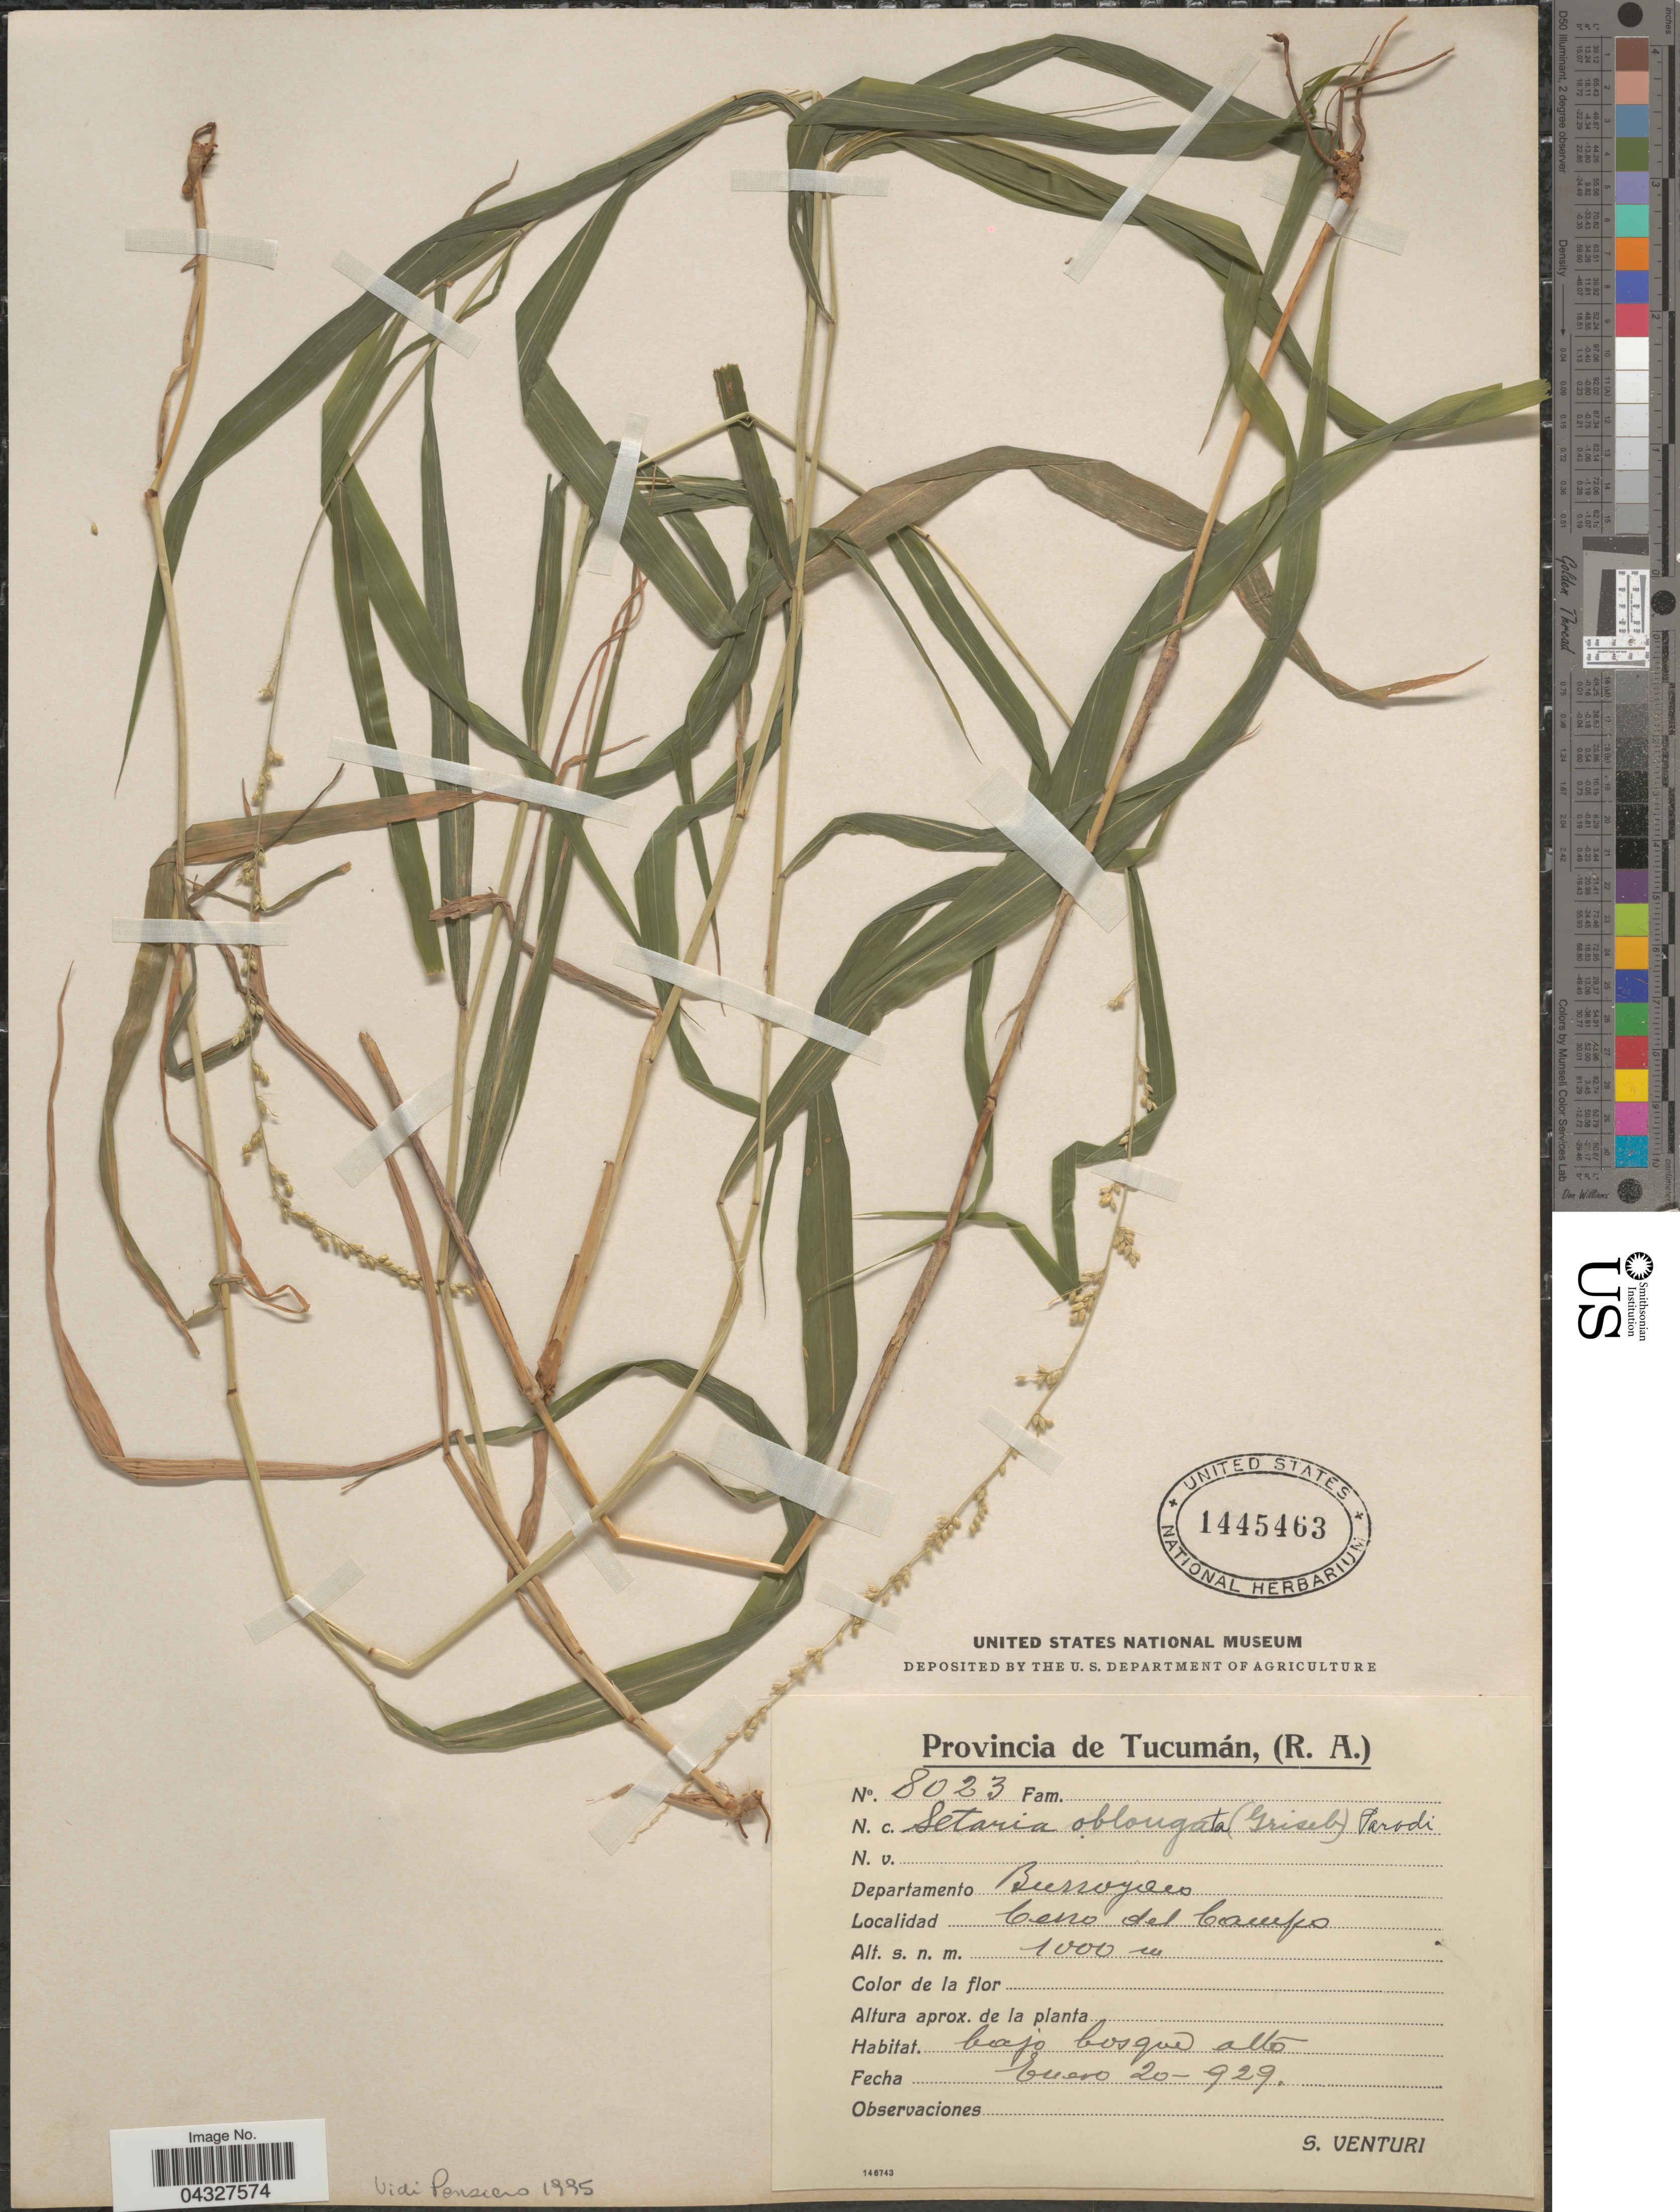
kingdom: Plantae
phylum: Tracheophyta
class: Liliopsida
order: Poales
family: Poaceae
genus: Setaria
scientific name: Setaria oblongata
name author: (Griseb.) Parodi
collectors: S. Venturi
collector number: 8023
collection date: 1929-01-20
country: Argentina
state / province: Tucuman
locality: Departamento Burroyaco. Cerro del Campo.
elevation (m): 1000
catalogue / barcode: US 1445463